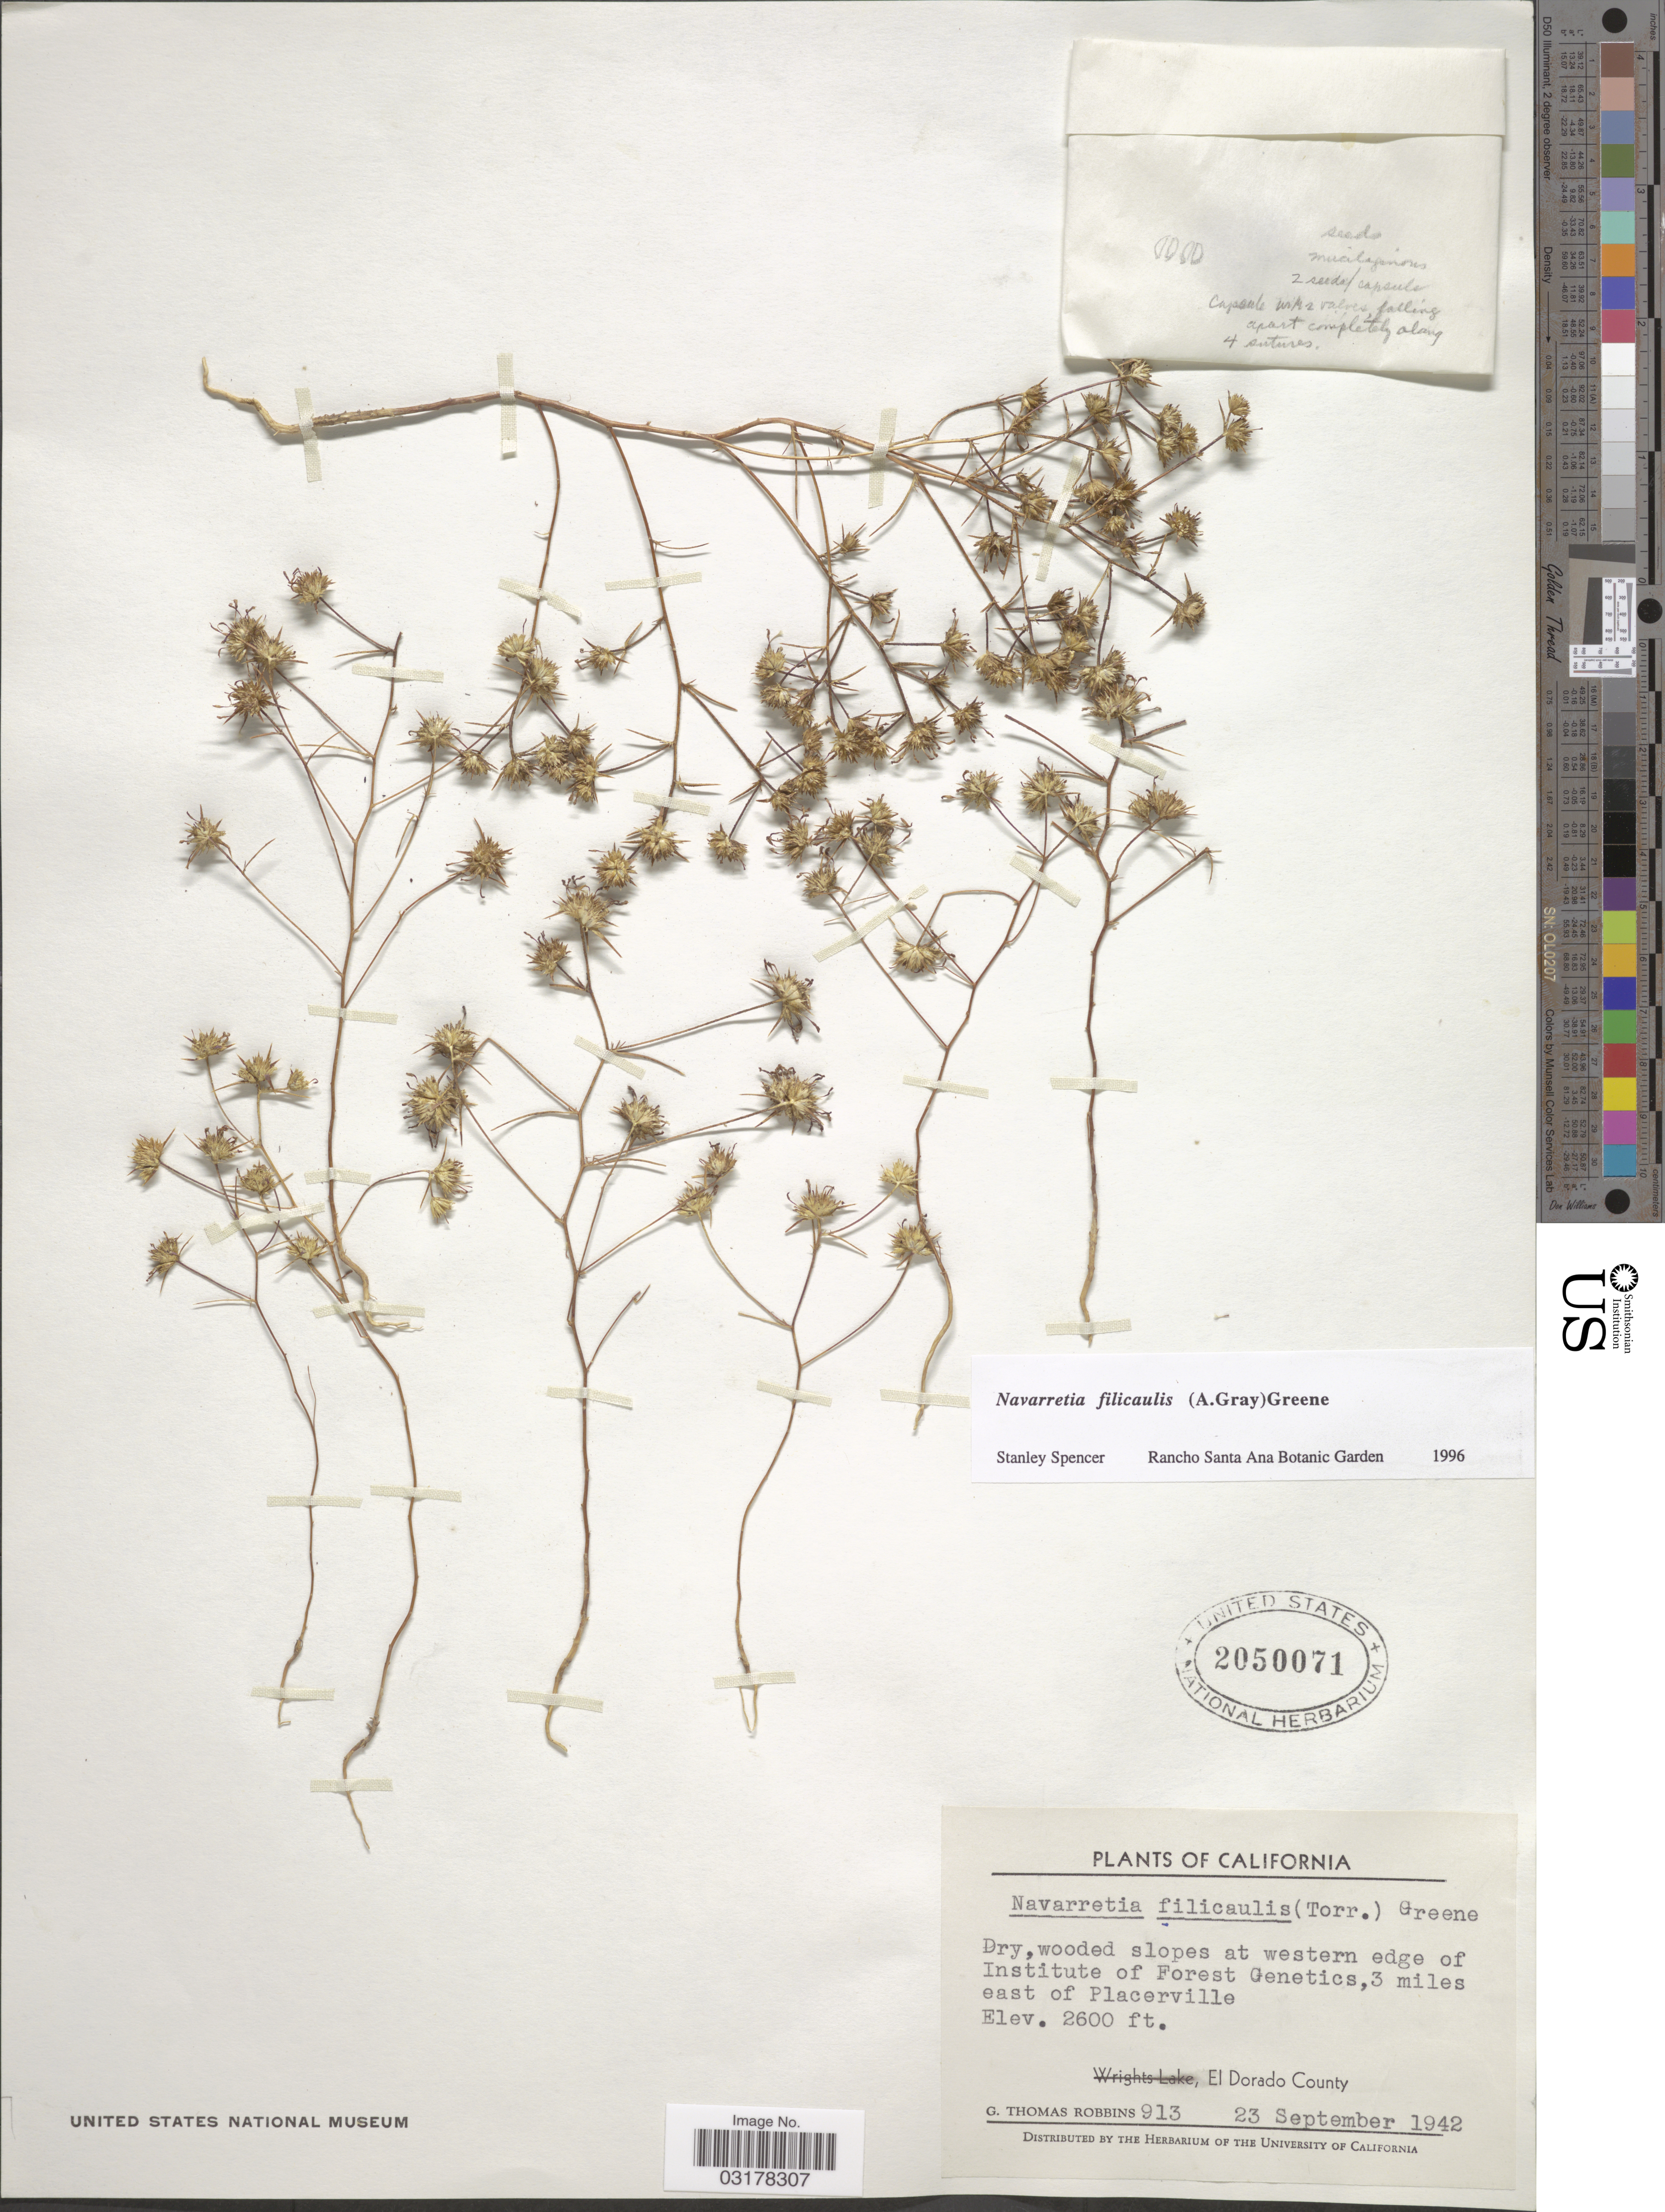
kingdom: Plantae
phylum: Tracheophyta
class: Magnoliopsida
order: Ericales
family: Polemoniaceae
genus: Navarretia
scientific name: Navarretia filicaulis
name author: (Torr. ex A. Gray) S.W. Greene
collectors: G. T. Robbins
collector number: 913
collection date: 1942-09-23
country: United States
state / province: California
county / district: El Dorado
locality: At western edge of Institute of Forest Genetict, 3 miles east of Placerville. El Dorado County.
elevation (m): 792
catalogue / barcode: US 2050071